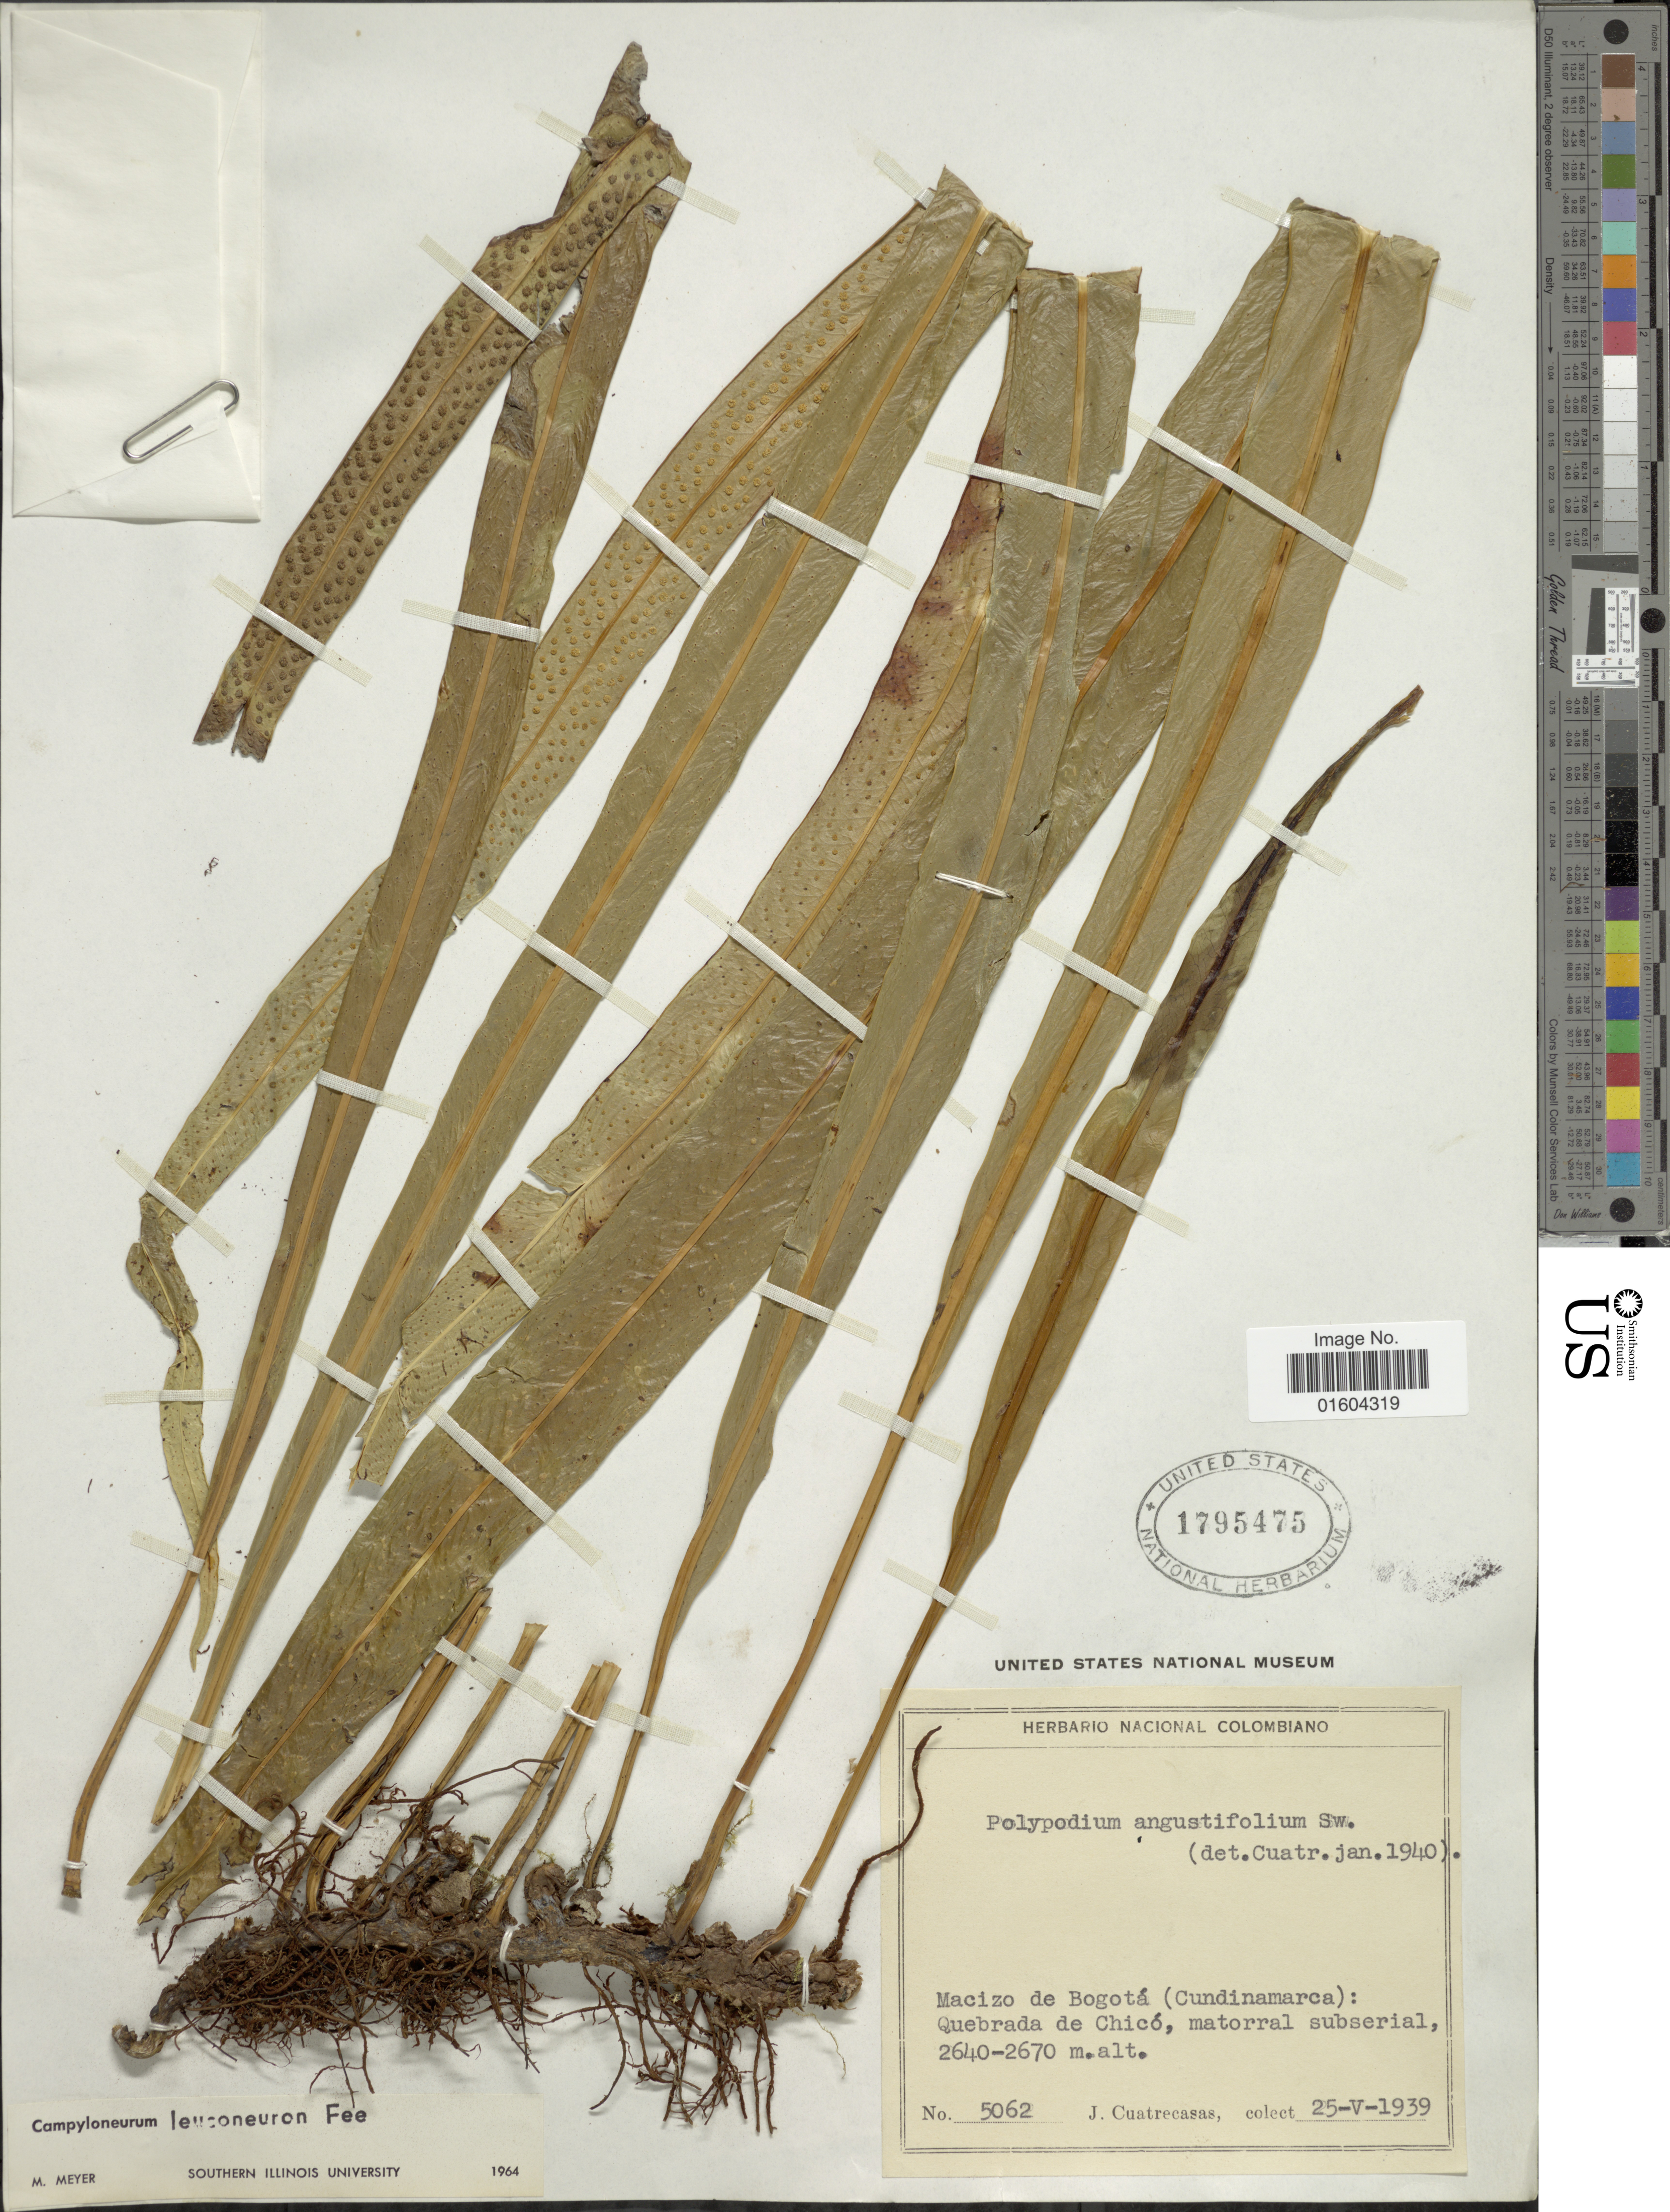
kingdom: Plantae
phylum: Tracheophyta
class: Polypodiopsida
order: Polypodiales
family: Polypodiaceae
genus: Campyloneurum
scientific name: Campyloneurum densifolium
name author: (Hieron.) Lellinger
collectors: J. Cuatrecasas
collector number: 5062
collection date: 1939-05-25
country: Colombia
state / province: Cundinamarca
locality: Macizo de Bogoto (Cundinamarca): Quebrada de Chico, matorral subserial.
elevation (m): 2640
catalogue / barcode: US 1795475